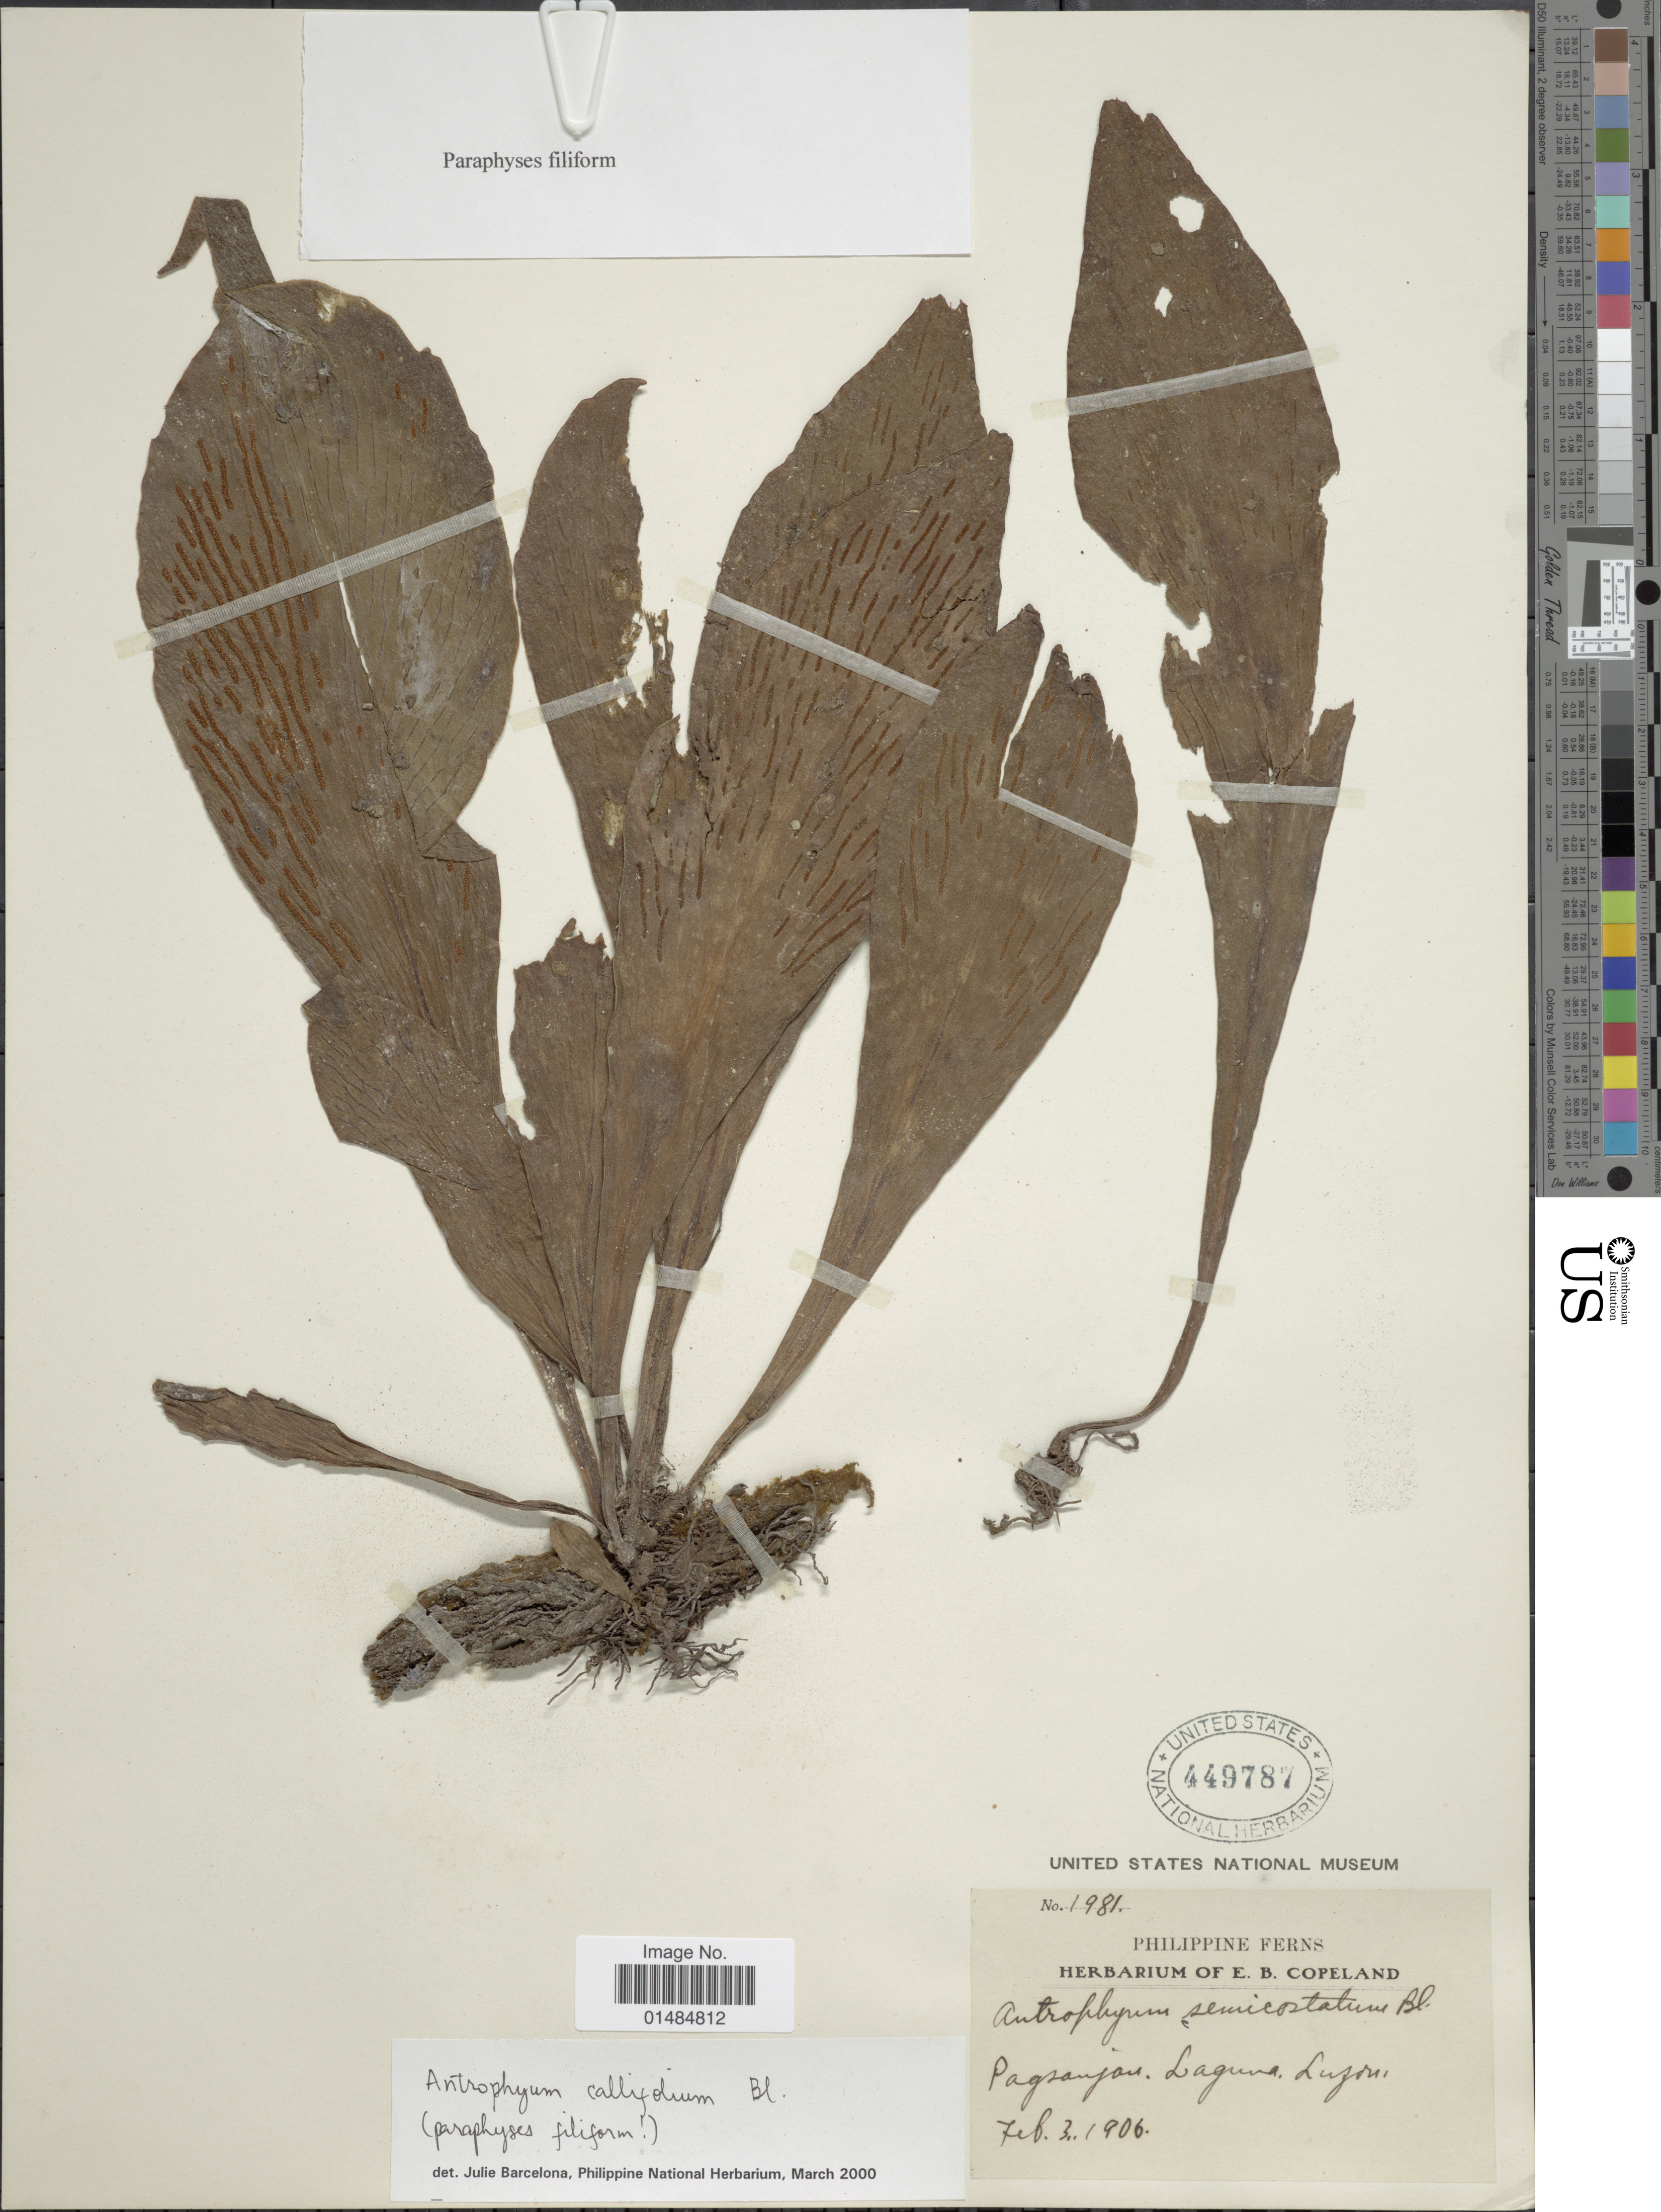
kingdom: Plantae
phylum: Tracheophyta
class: Polypodiopsida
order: Polypodiales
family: Pteridaceae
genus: Antrophyum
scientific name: Antrophyum callifolium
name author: Blume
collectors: E. B. Copeland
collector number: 1981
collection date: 1906-02-03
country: Philippines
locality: Pagsanjan, Laguna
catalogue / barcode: US 449787